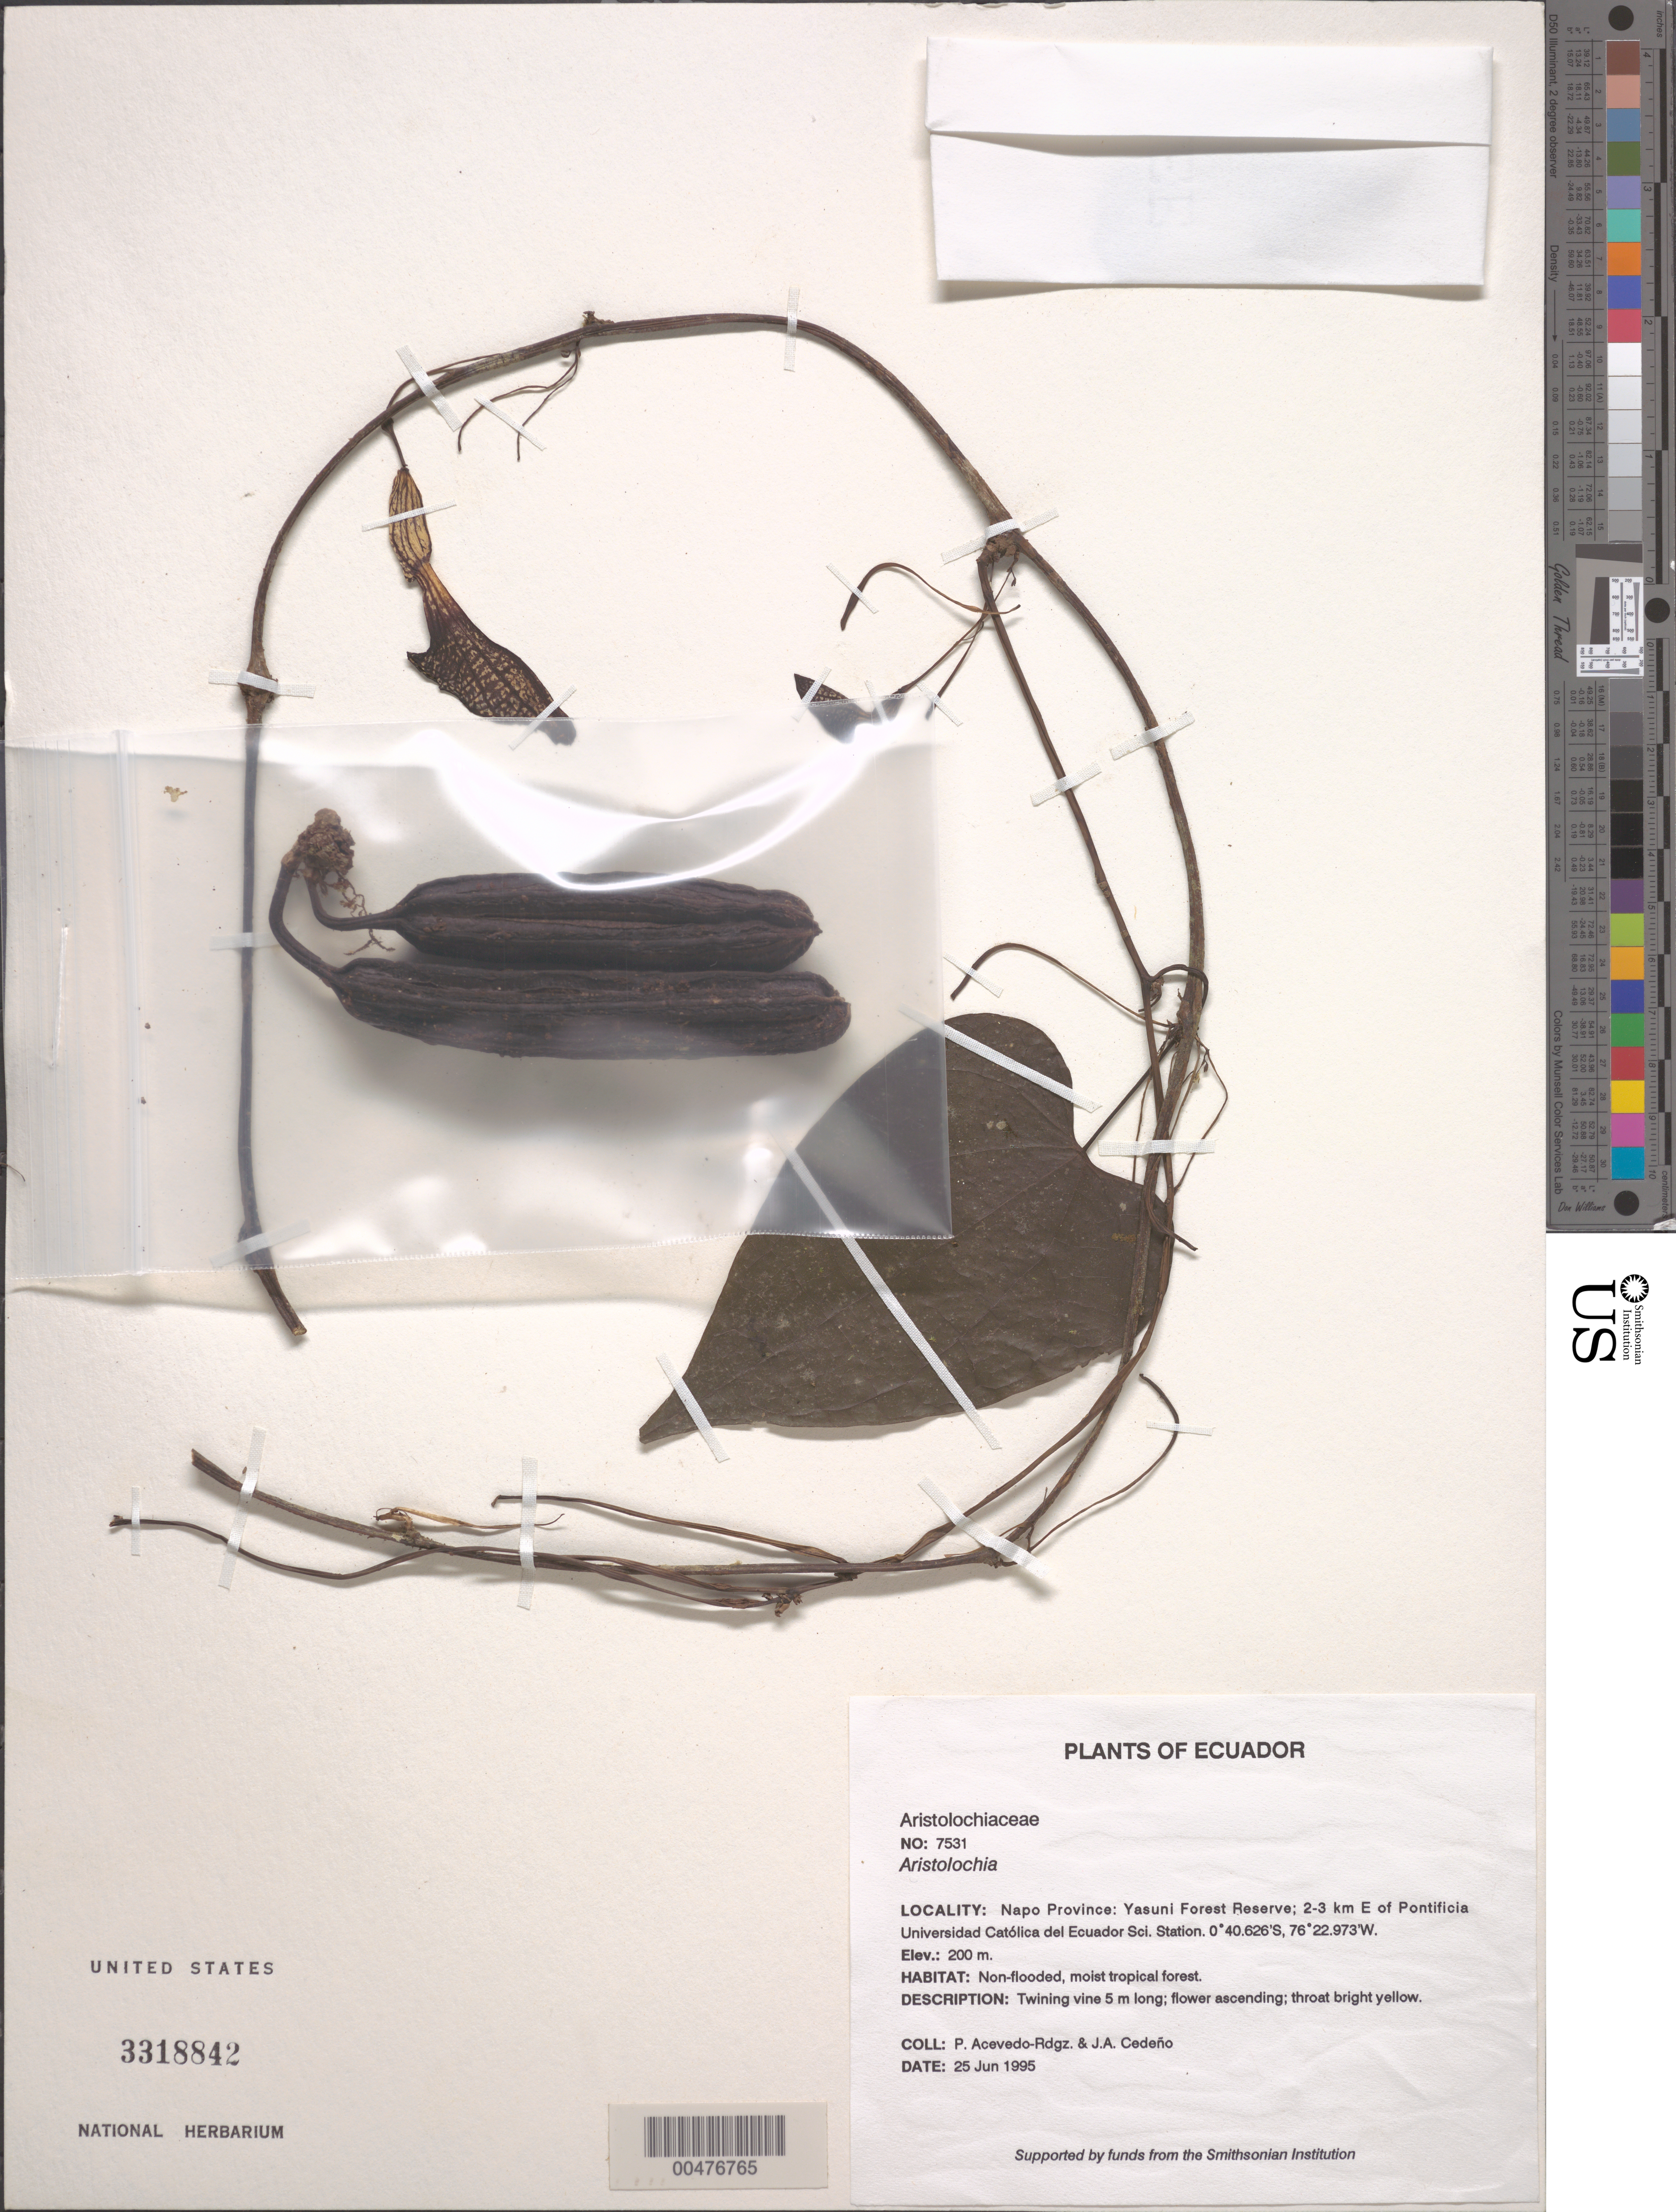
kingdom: Plantae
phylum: Tracheophyta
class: Magnoliopsida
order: Piperales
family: Aristolochiaceae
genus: Aristolochia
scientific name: Aristolochia goudotii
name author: Duch.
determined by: González, F.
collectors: P. Acevedo-Rodr. & J. A. Cedeño M.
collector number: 7531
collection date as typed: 25 Jun 1995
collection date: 1995-06-25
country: Ecuador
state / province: Napo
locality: Napo Province: Yasuni Forest Reserve; 2-3 km E of Pontificia Universidad Católica del Ecuador Sci. Station.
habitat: Non-flooded, moist tropical forest.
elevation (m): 200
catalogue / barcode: US 3318842